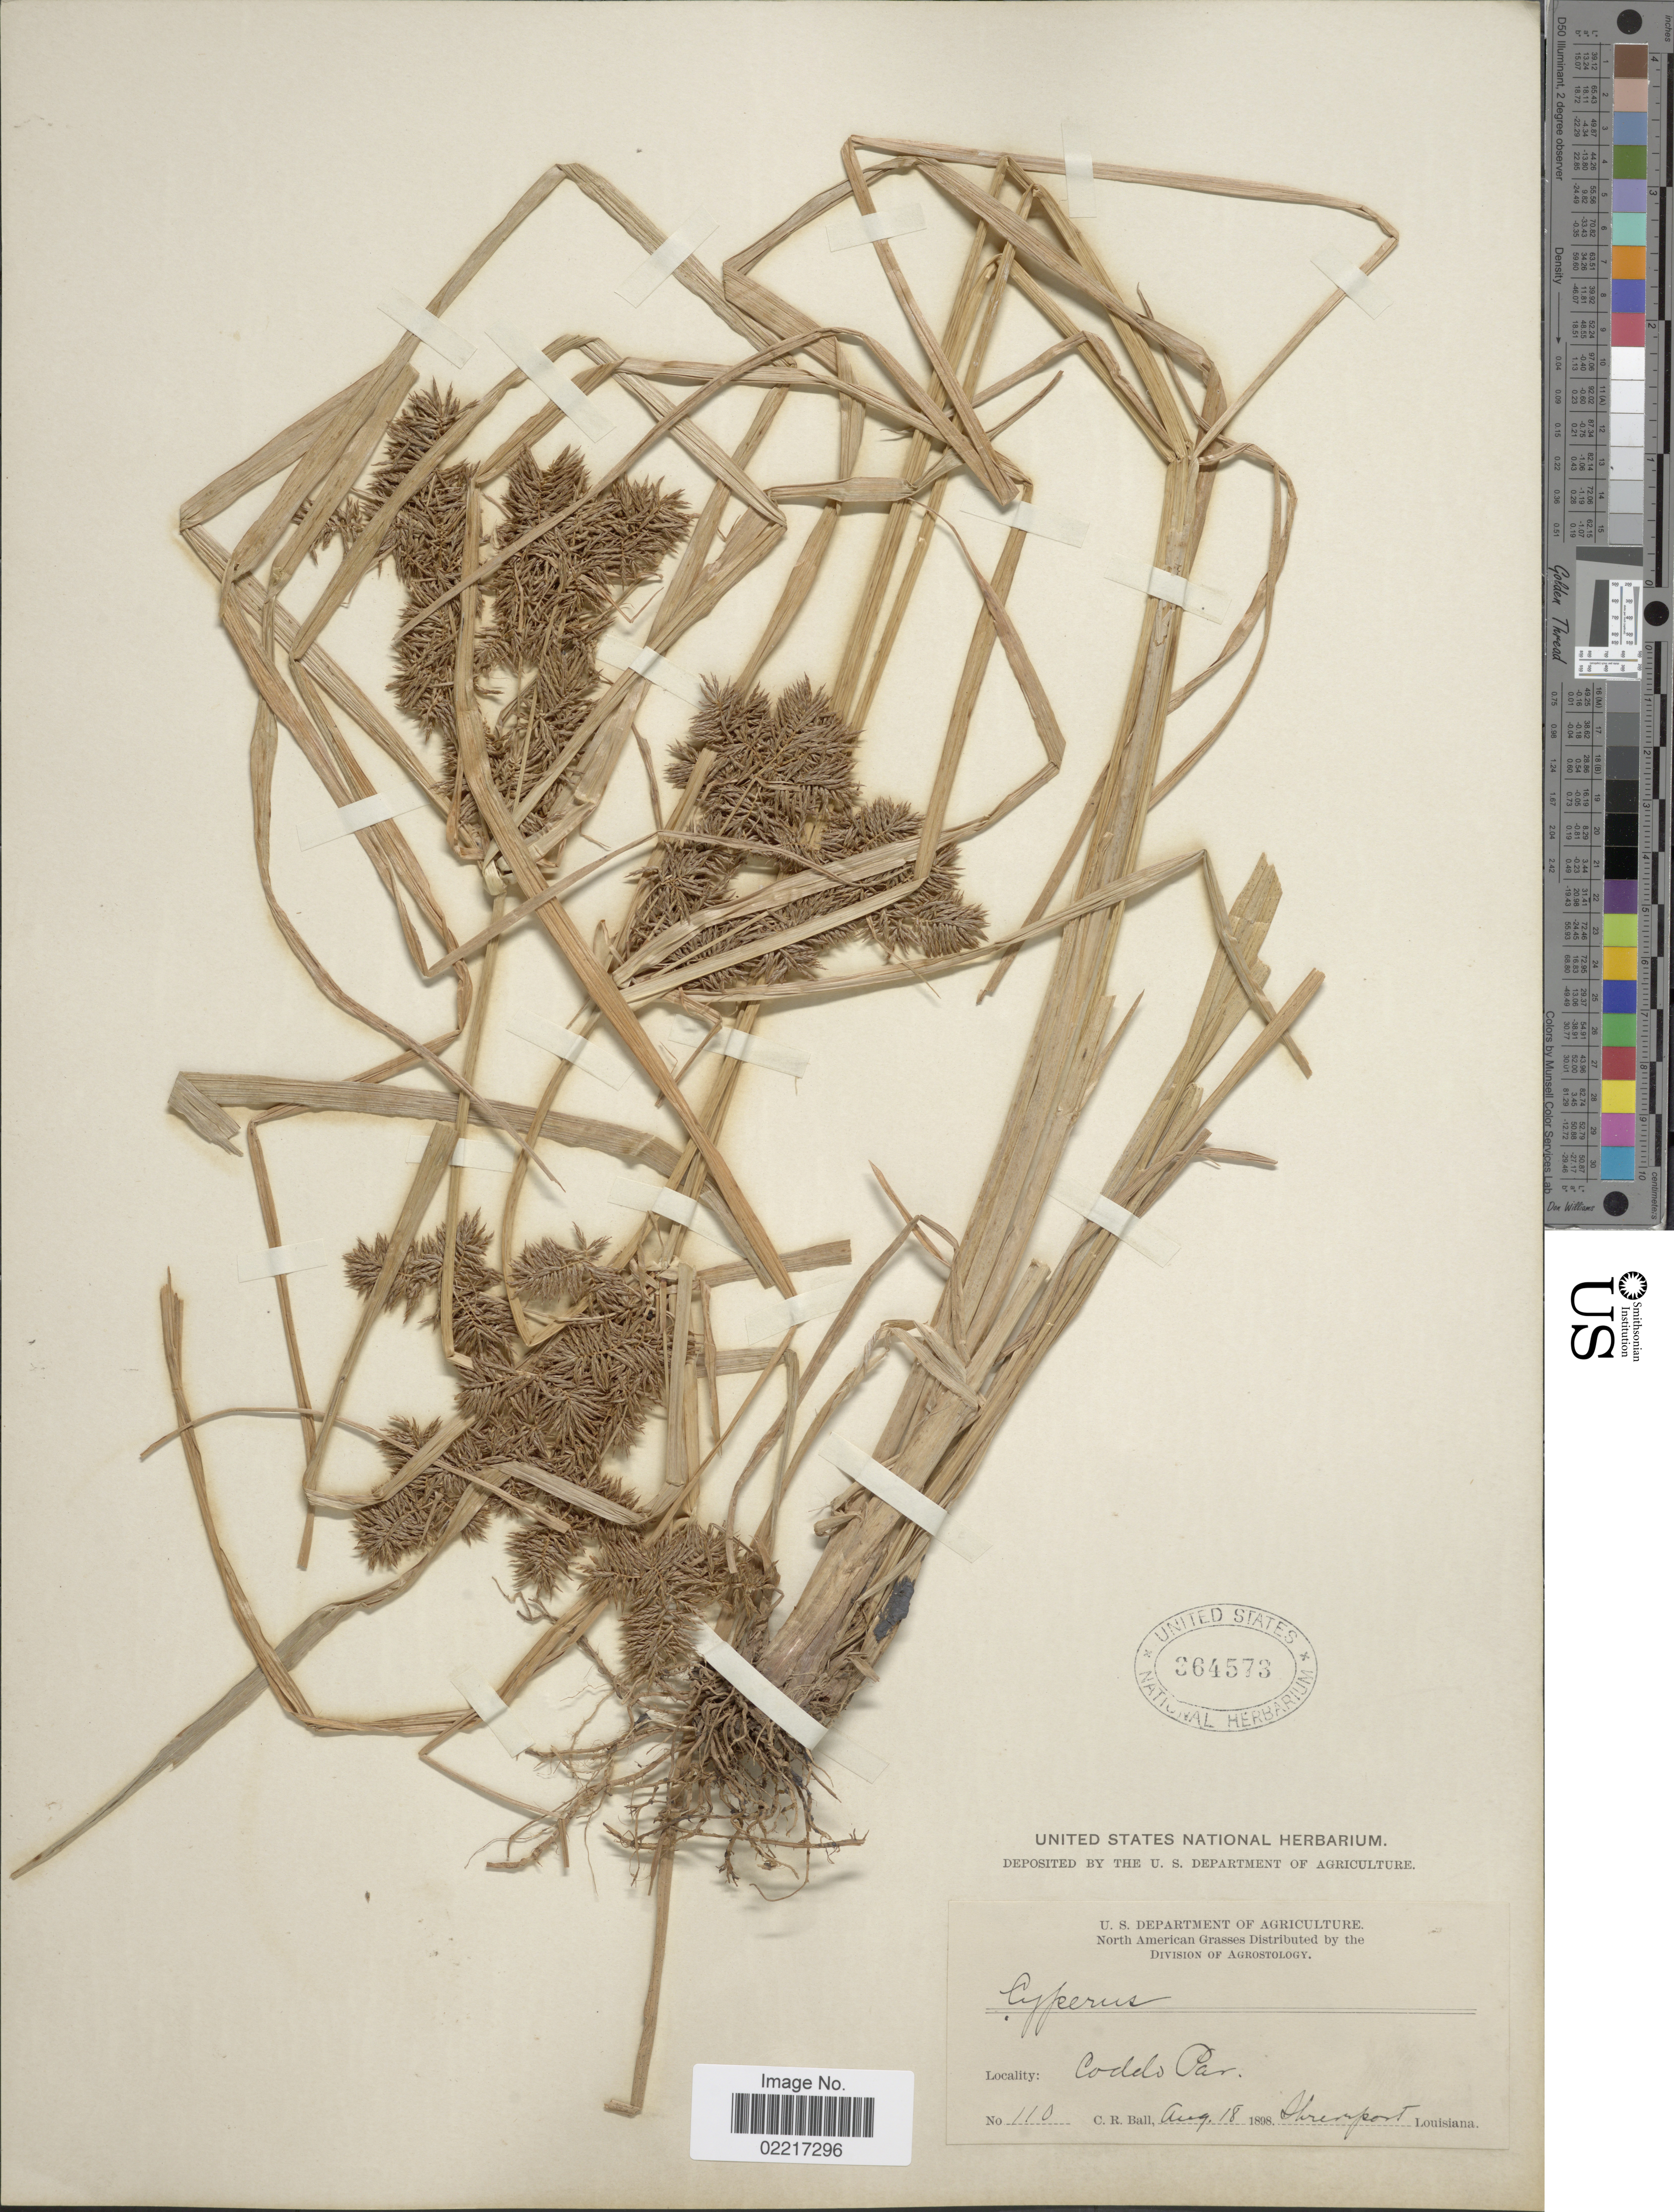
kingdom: Plantae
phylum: Tracheophyta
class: Liliopsida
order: Poales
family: Cyperaceae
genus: Cyperus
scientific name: Cyperus odoratus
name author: L.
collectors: C. R. Ball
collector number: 110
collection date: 1898-08-18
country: United States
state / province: Louisiana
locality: Coddo Par., Shreveport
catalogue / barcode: US 364573